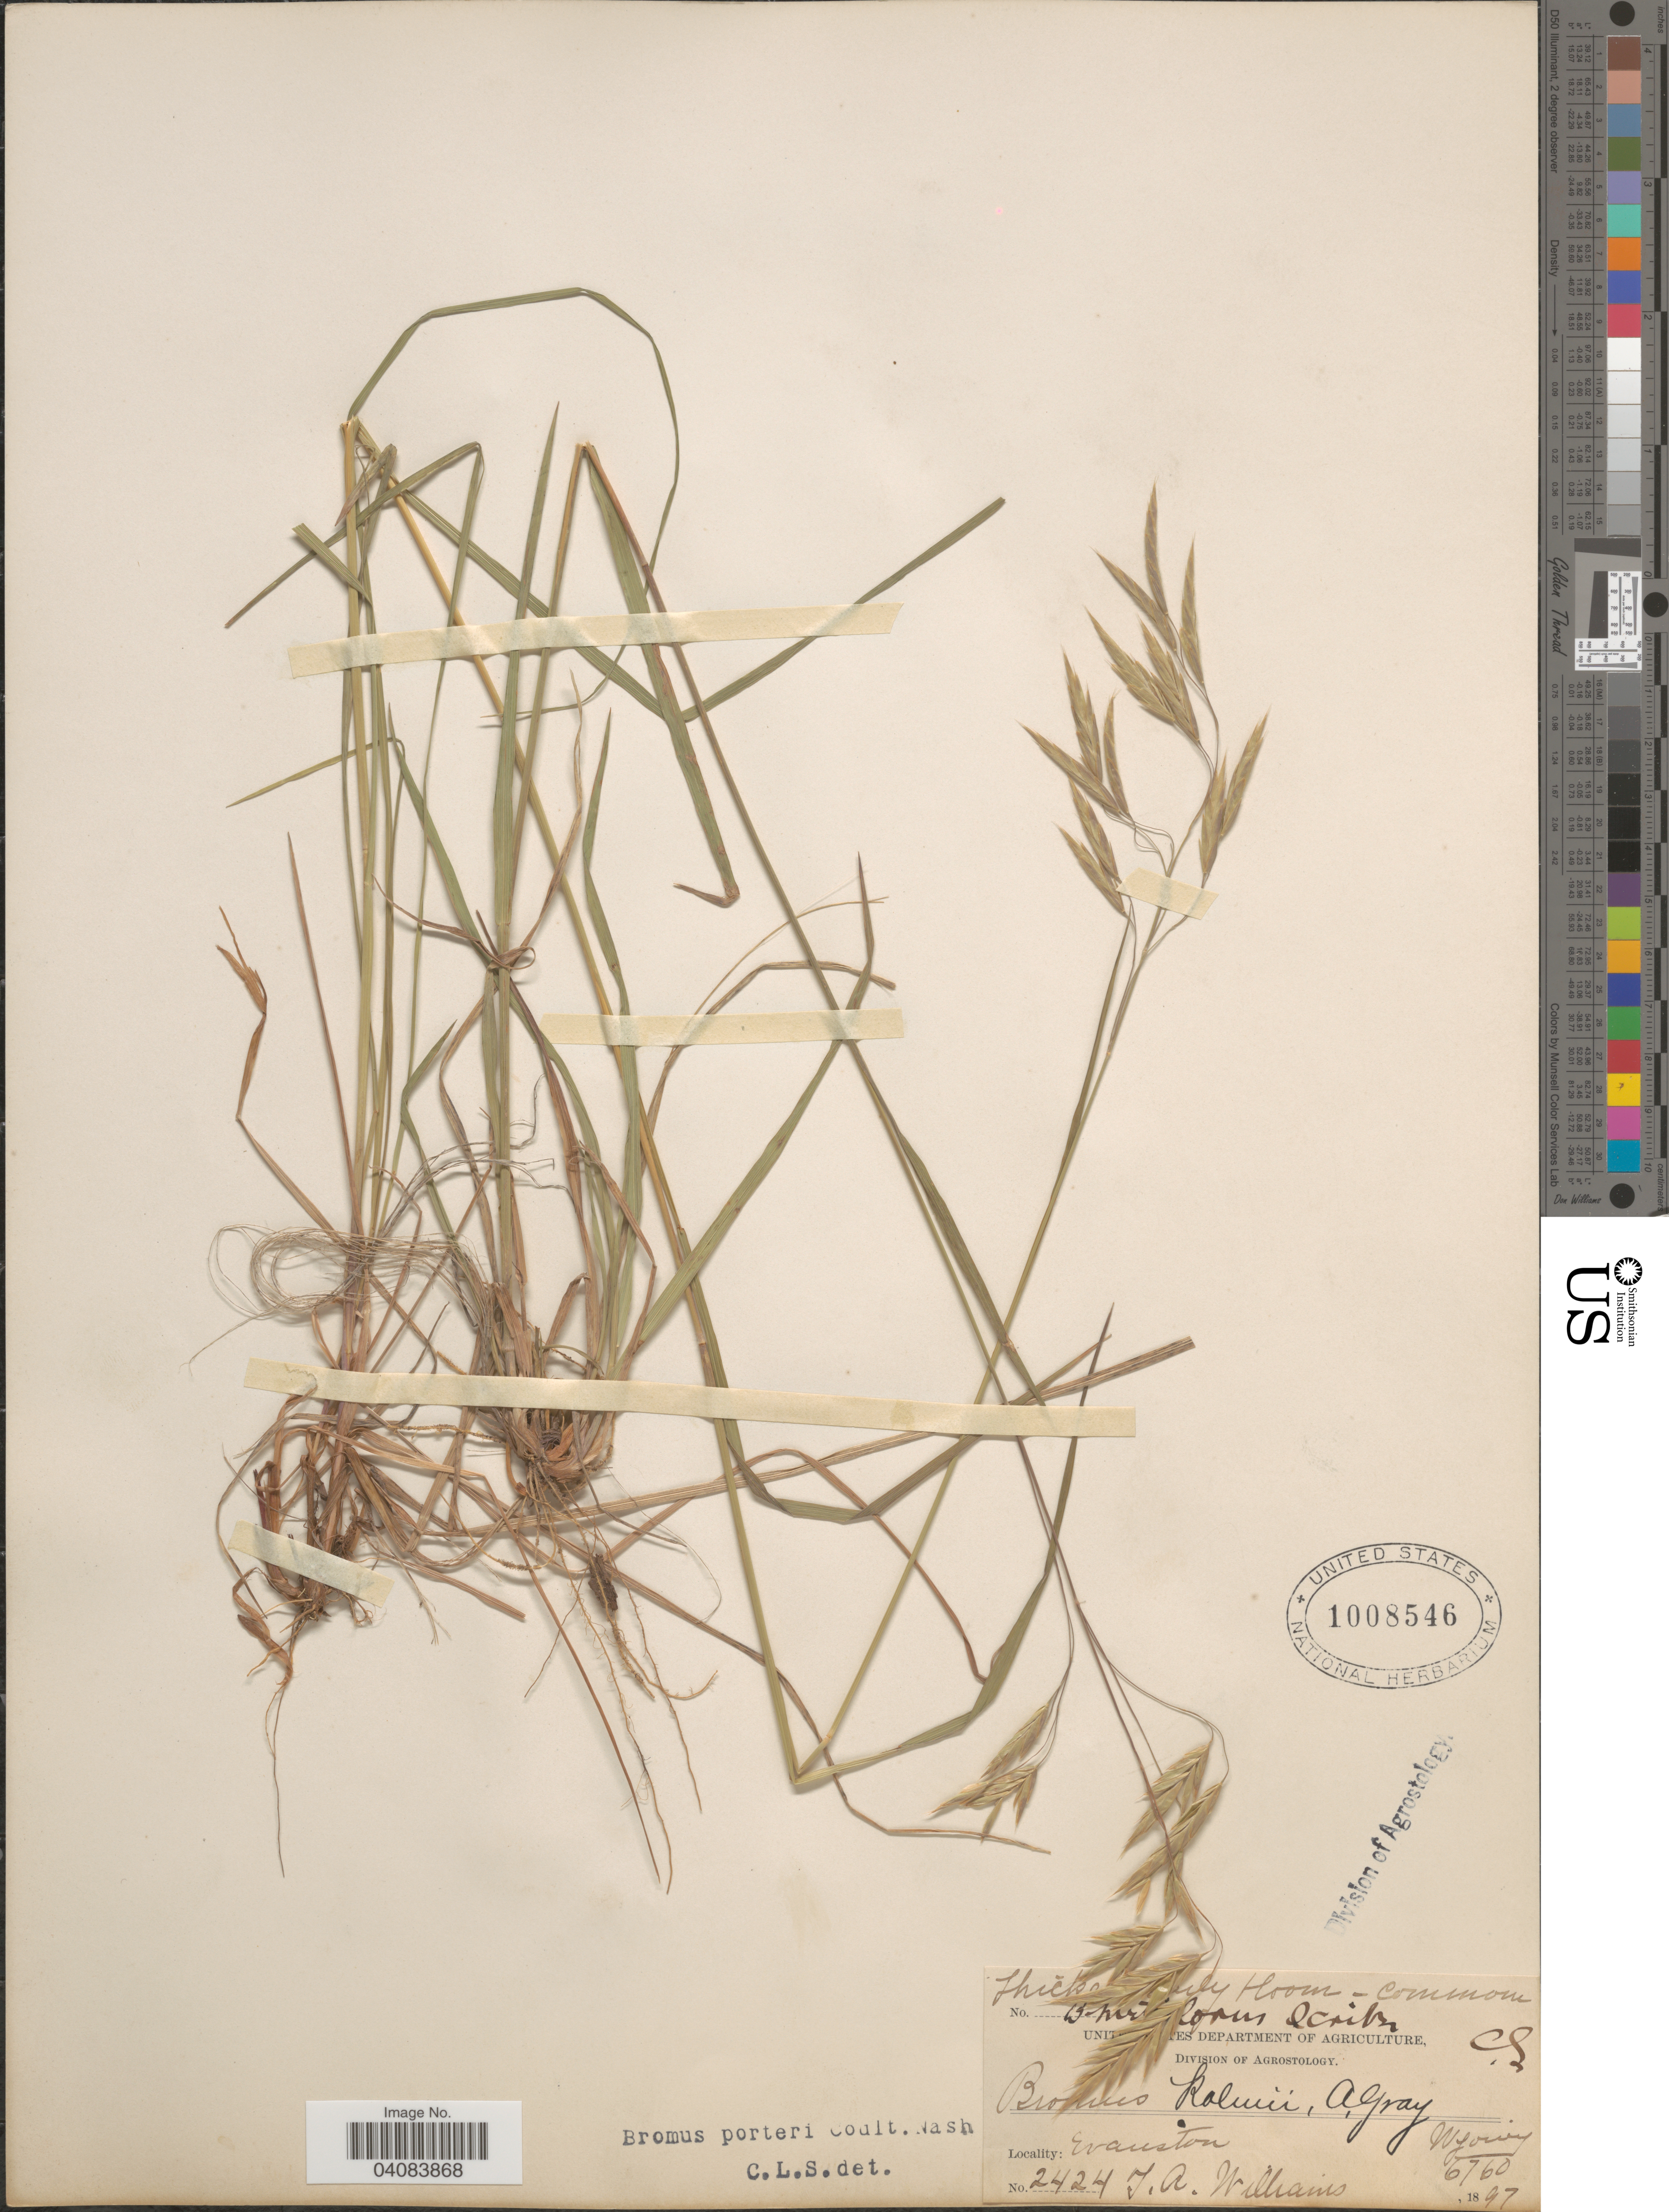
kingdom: Plantae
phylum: Tracheophyta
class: Liliopsida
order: Poales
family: Poaceae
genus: Bromus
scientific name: Bromus porteri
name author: (J.M. Coult.) Nash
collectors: T. Williams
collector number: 2424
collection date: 1897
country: United States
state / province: Wyoming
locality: Evanston.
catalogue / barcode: US 1008546